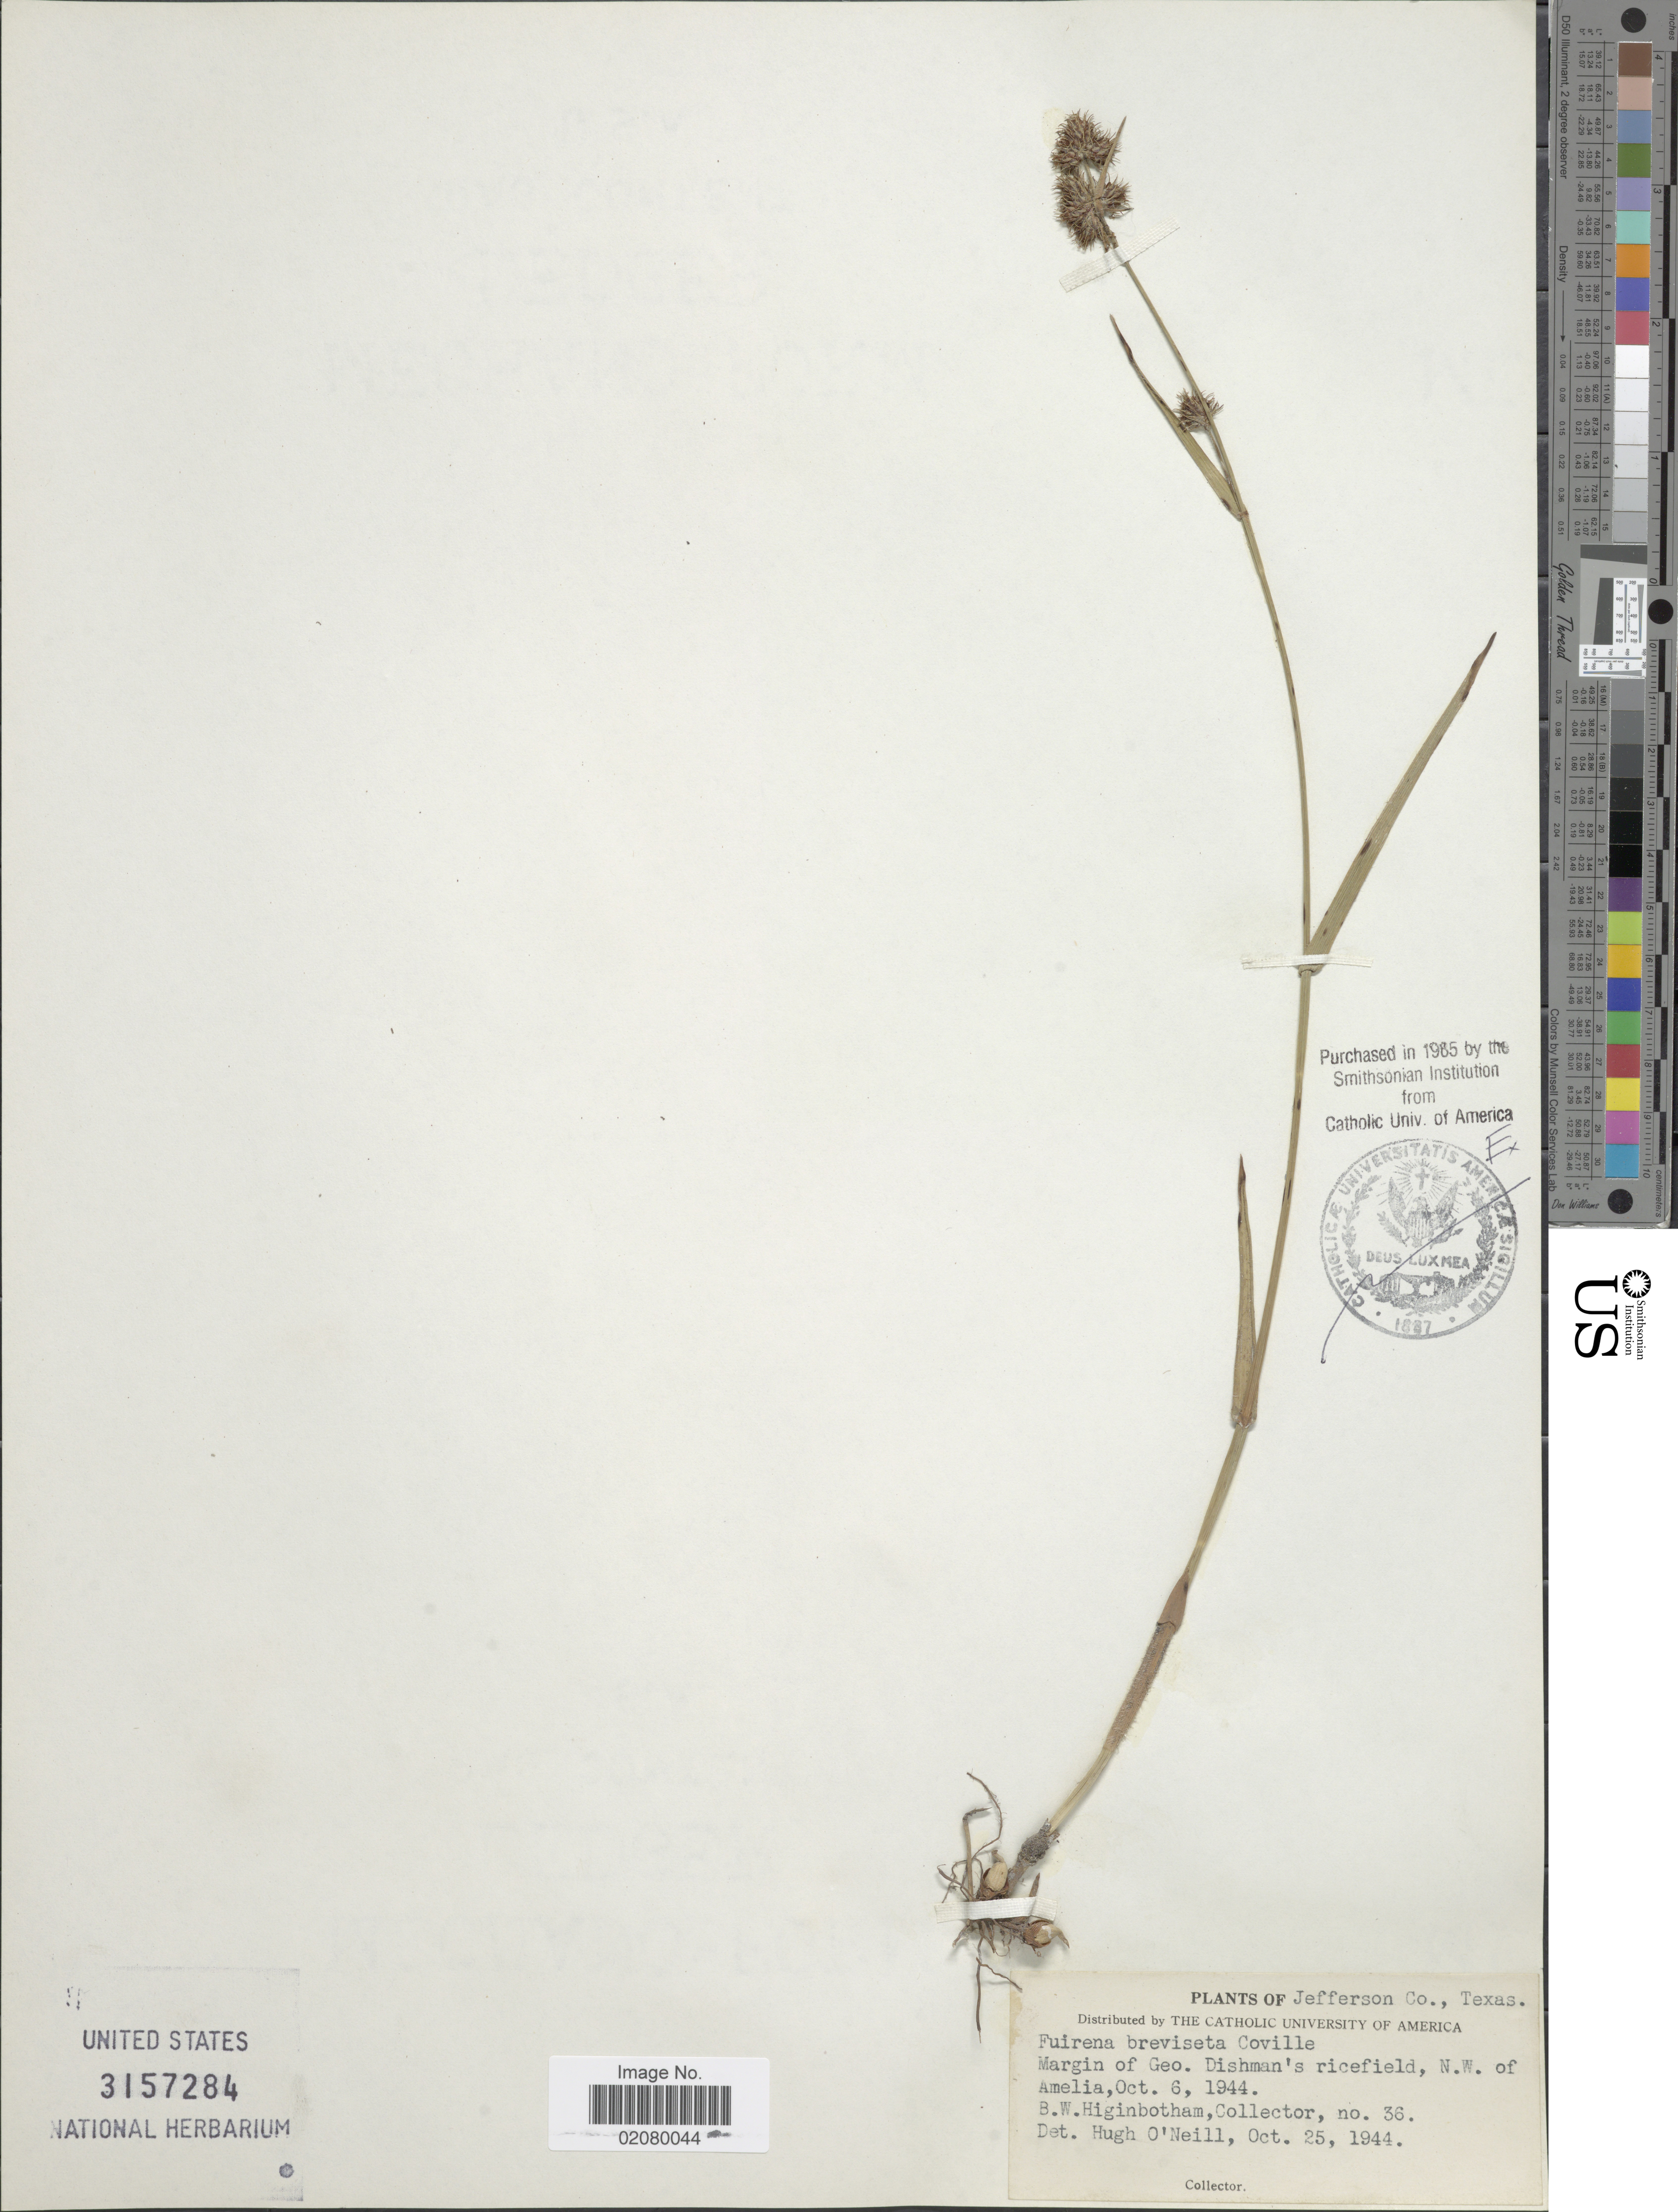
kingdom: Plantae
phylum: Tracheophyta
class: Liliopsida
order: Poales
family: Cyperaceae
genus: Fuirena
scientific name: Fuirena squarrosa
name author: Michx.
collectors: B. Higinbotham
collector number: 36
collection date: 1944-10-06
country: United States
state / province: Texas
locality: Jefferson Co. Margin of Geo. Dishman's ricefield, N. W. of Amelia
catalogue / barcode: US 3157284